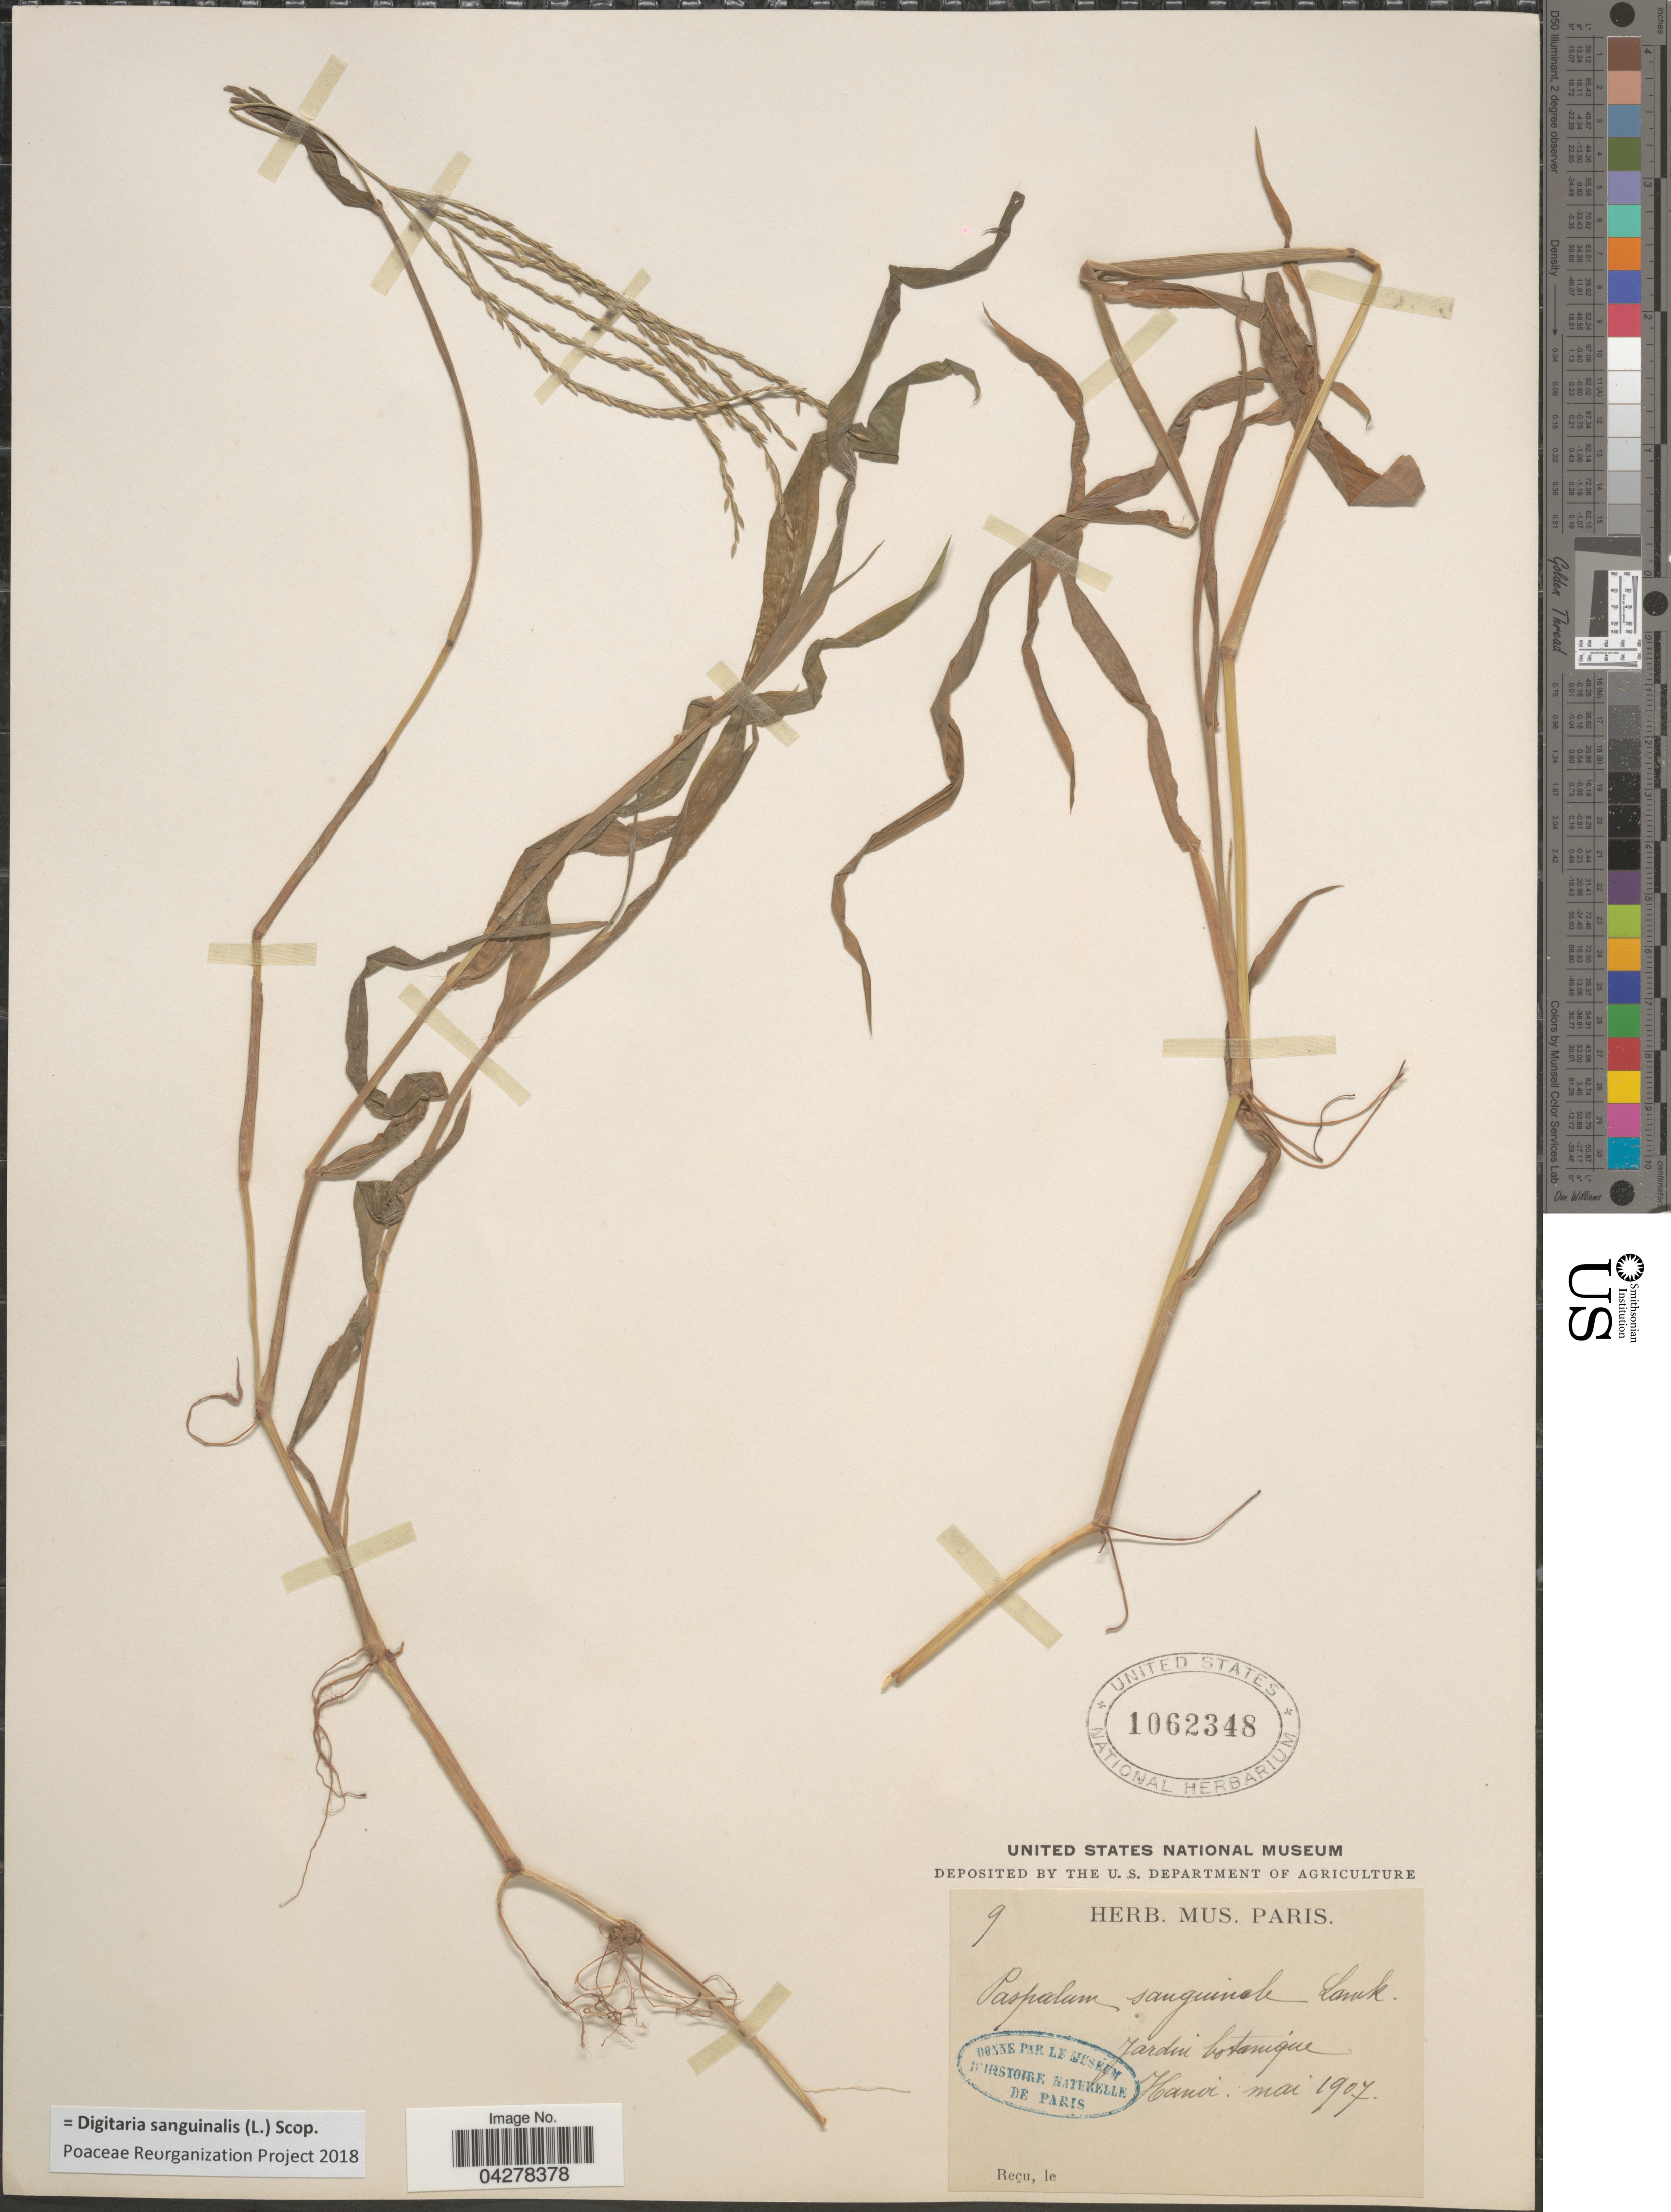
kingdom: Plantae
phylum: Tracheophyta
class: Liliopsida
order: Poales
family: Poaceae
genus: Digitaria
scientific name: Digitaria sanguinalis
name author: (L.) Scop.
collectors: ex herb. Mus. Paris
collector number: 9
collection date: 1907-05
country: Vietnam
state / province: Ha Noi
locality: Jardin botanique Hanoi.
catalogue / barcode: US 1062348